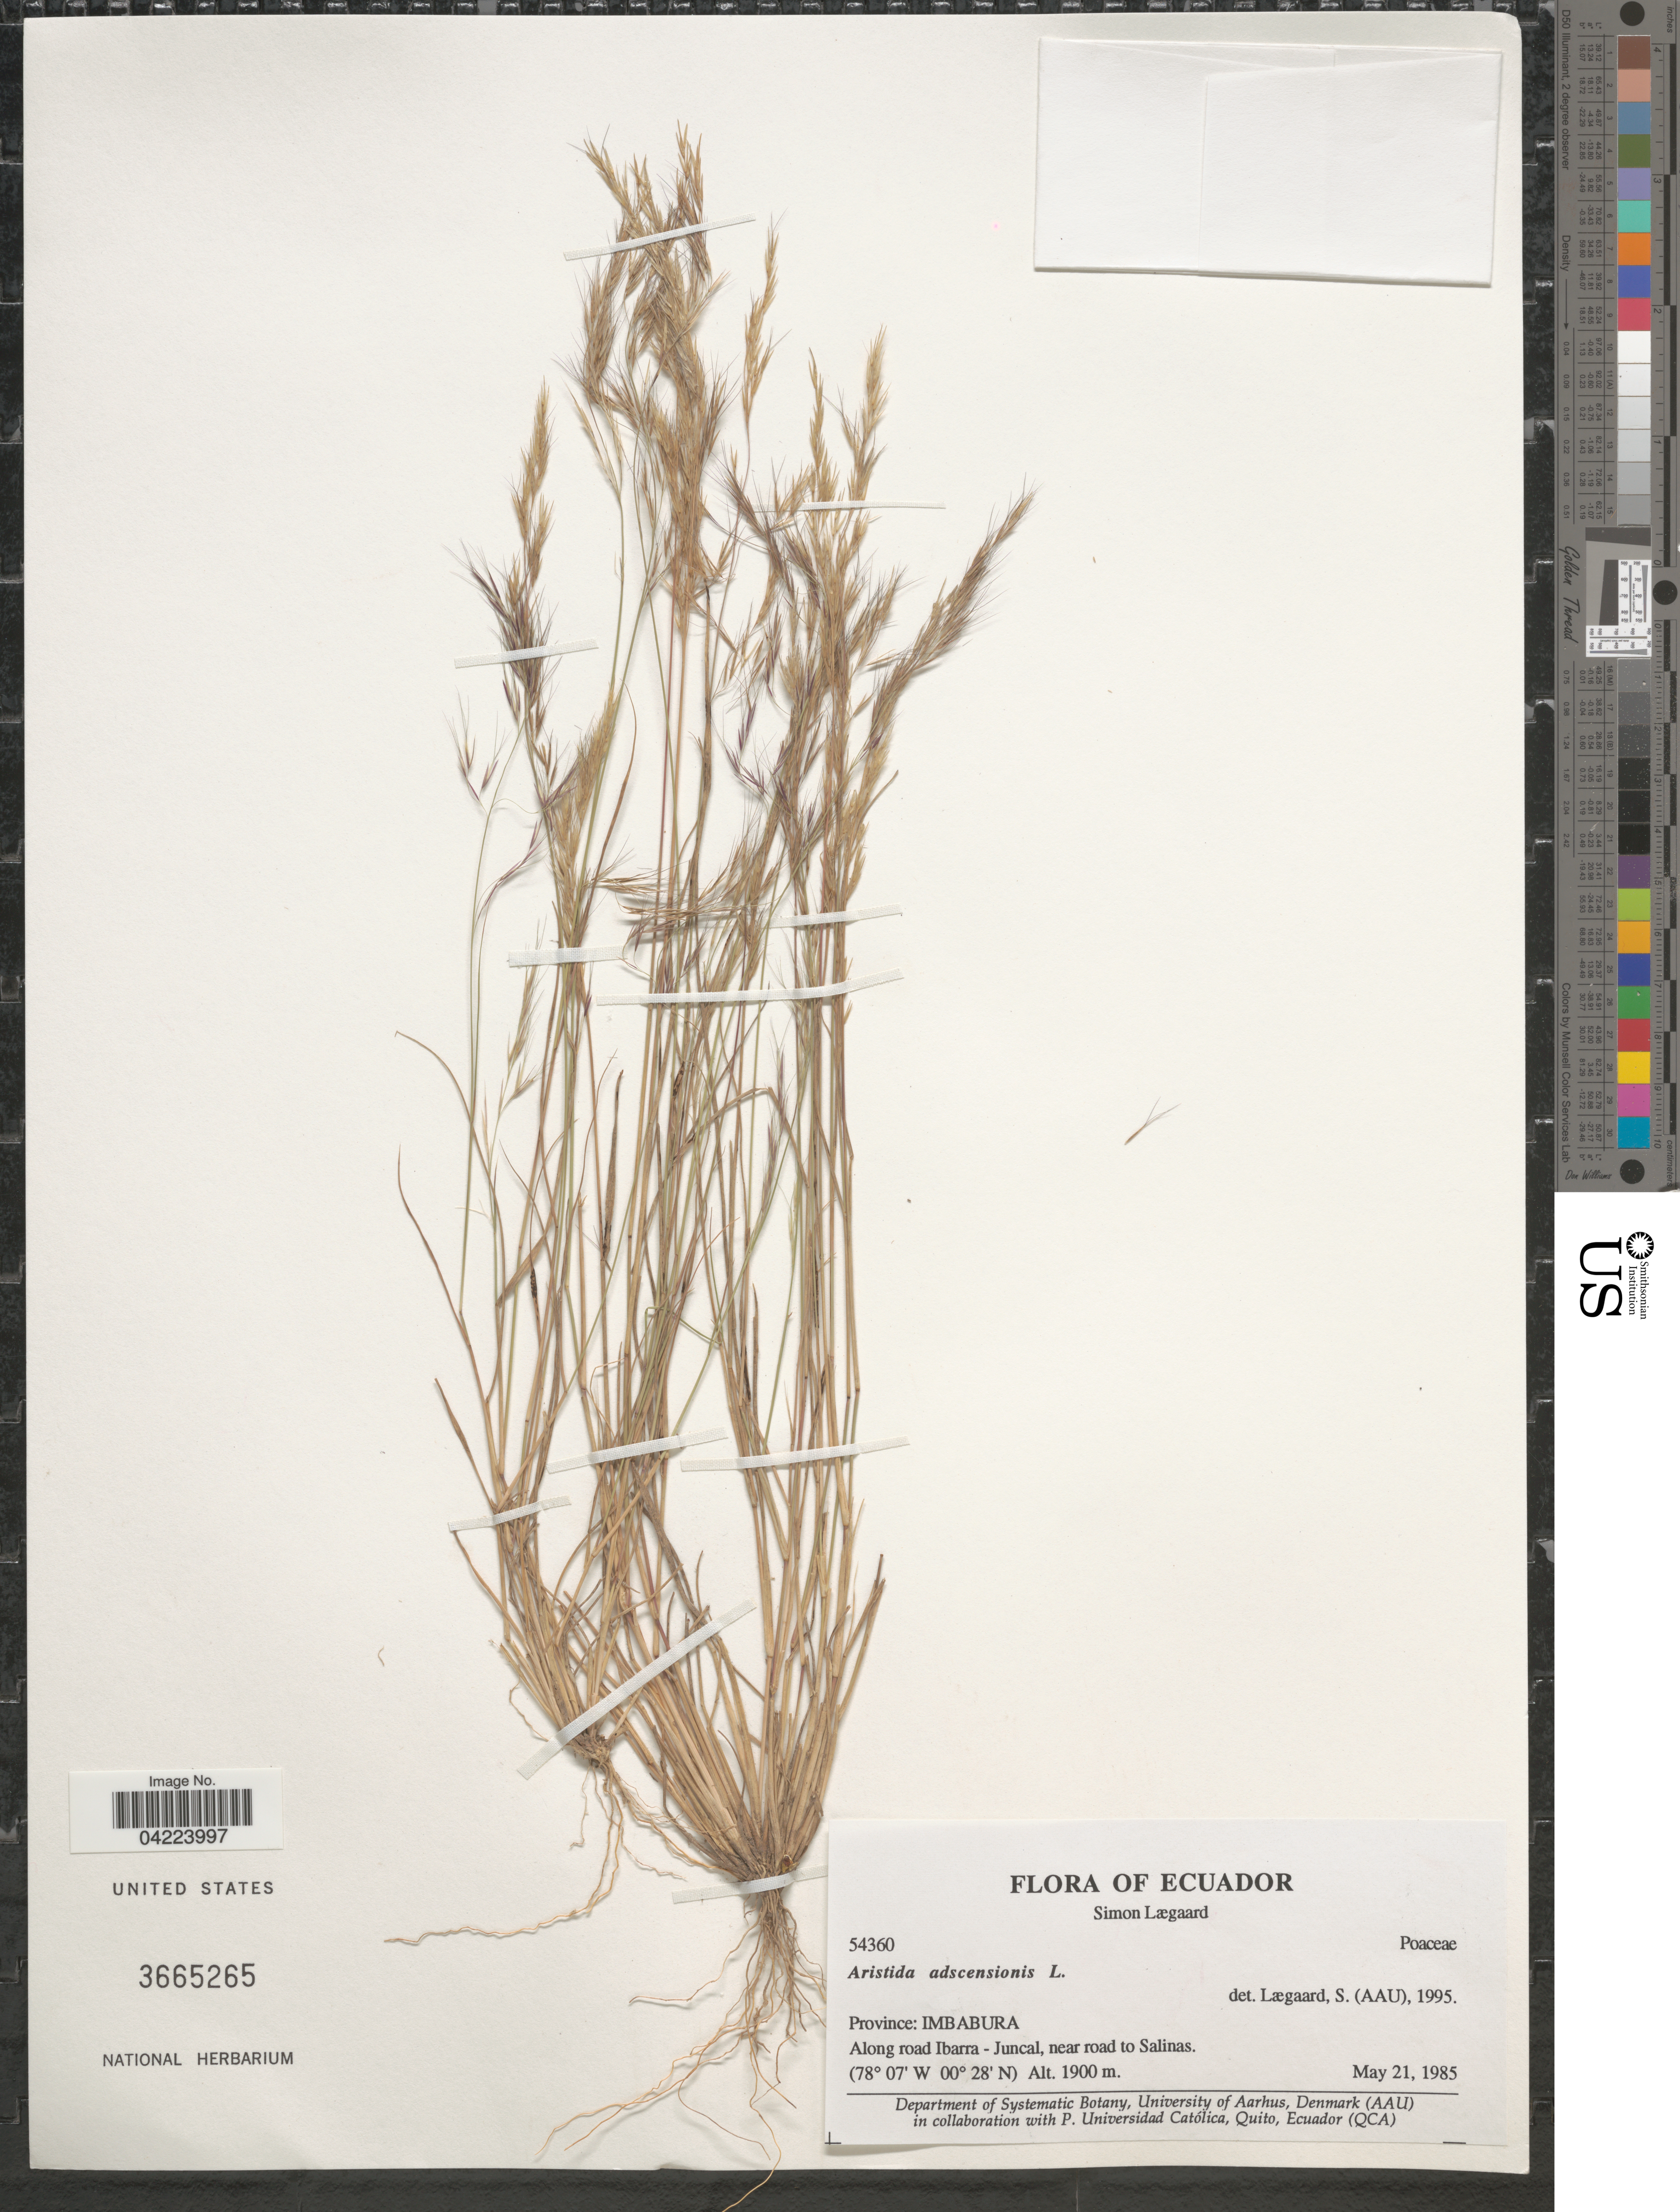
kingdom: Plantae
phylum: Tracheophyta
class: Liliopsida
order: Poales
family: Poaceae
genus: Aristida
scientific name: Aristida adscensionis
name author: L.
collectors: S. Lægaard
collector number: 54360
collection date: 1985-05-21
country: Ecuador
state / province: Imbabura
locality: Along road Ibarra - Juncal, near road to Salinas.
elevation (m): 1900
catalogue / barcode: US 3665265